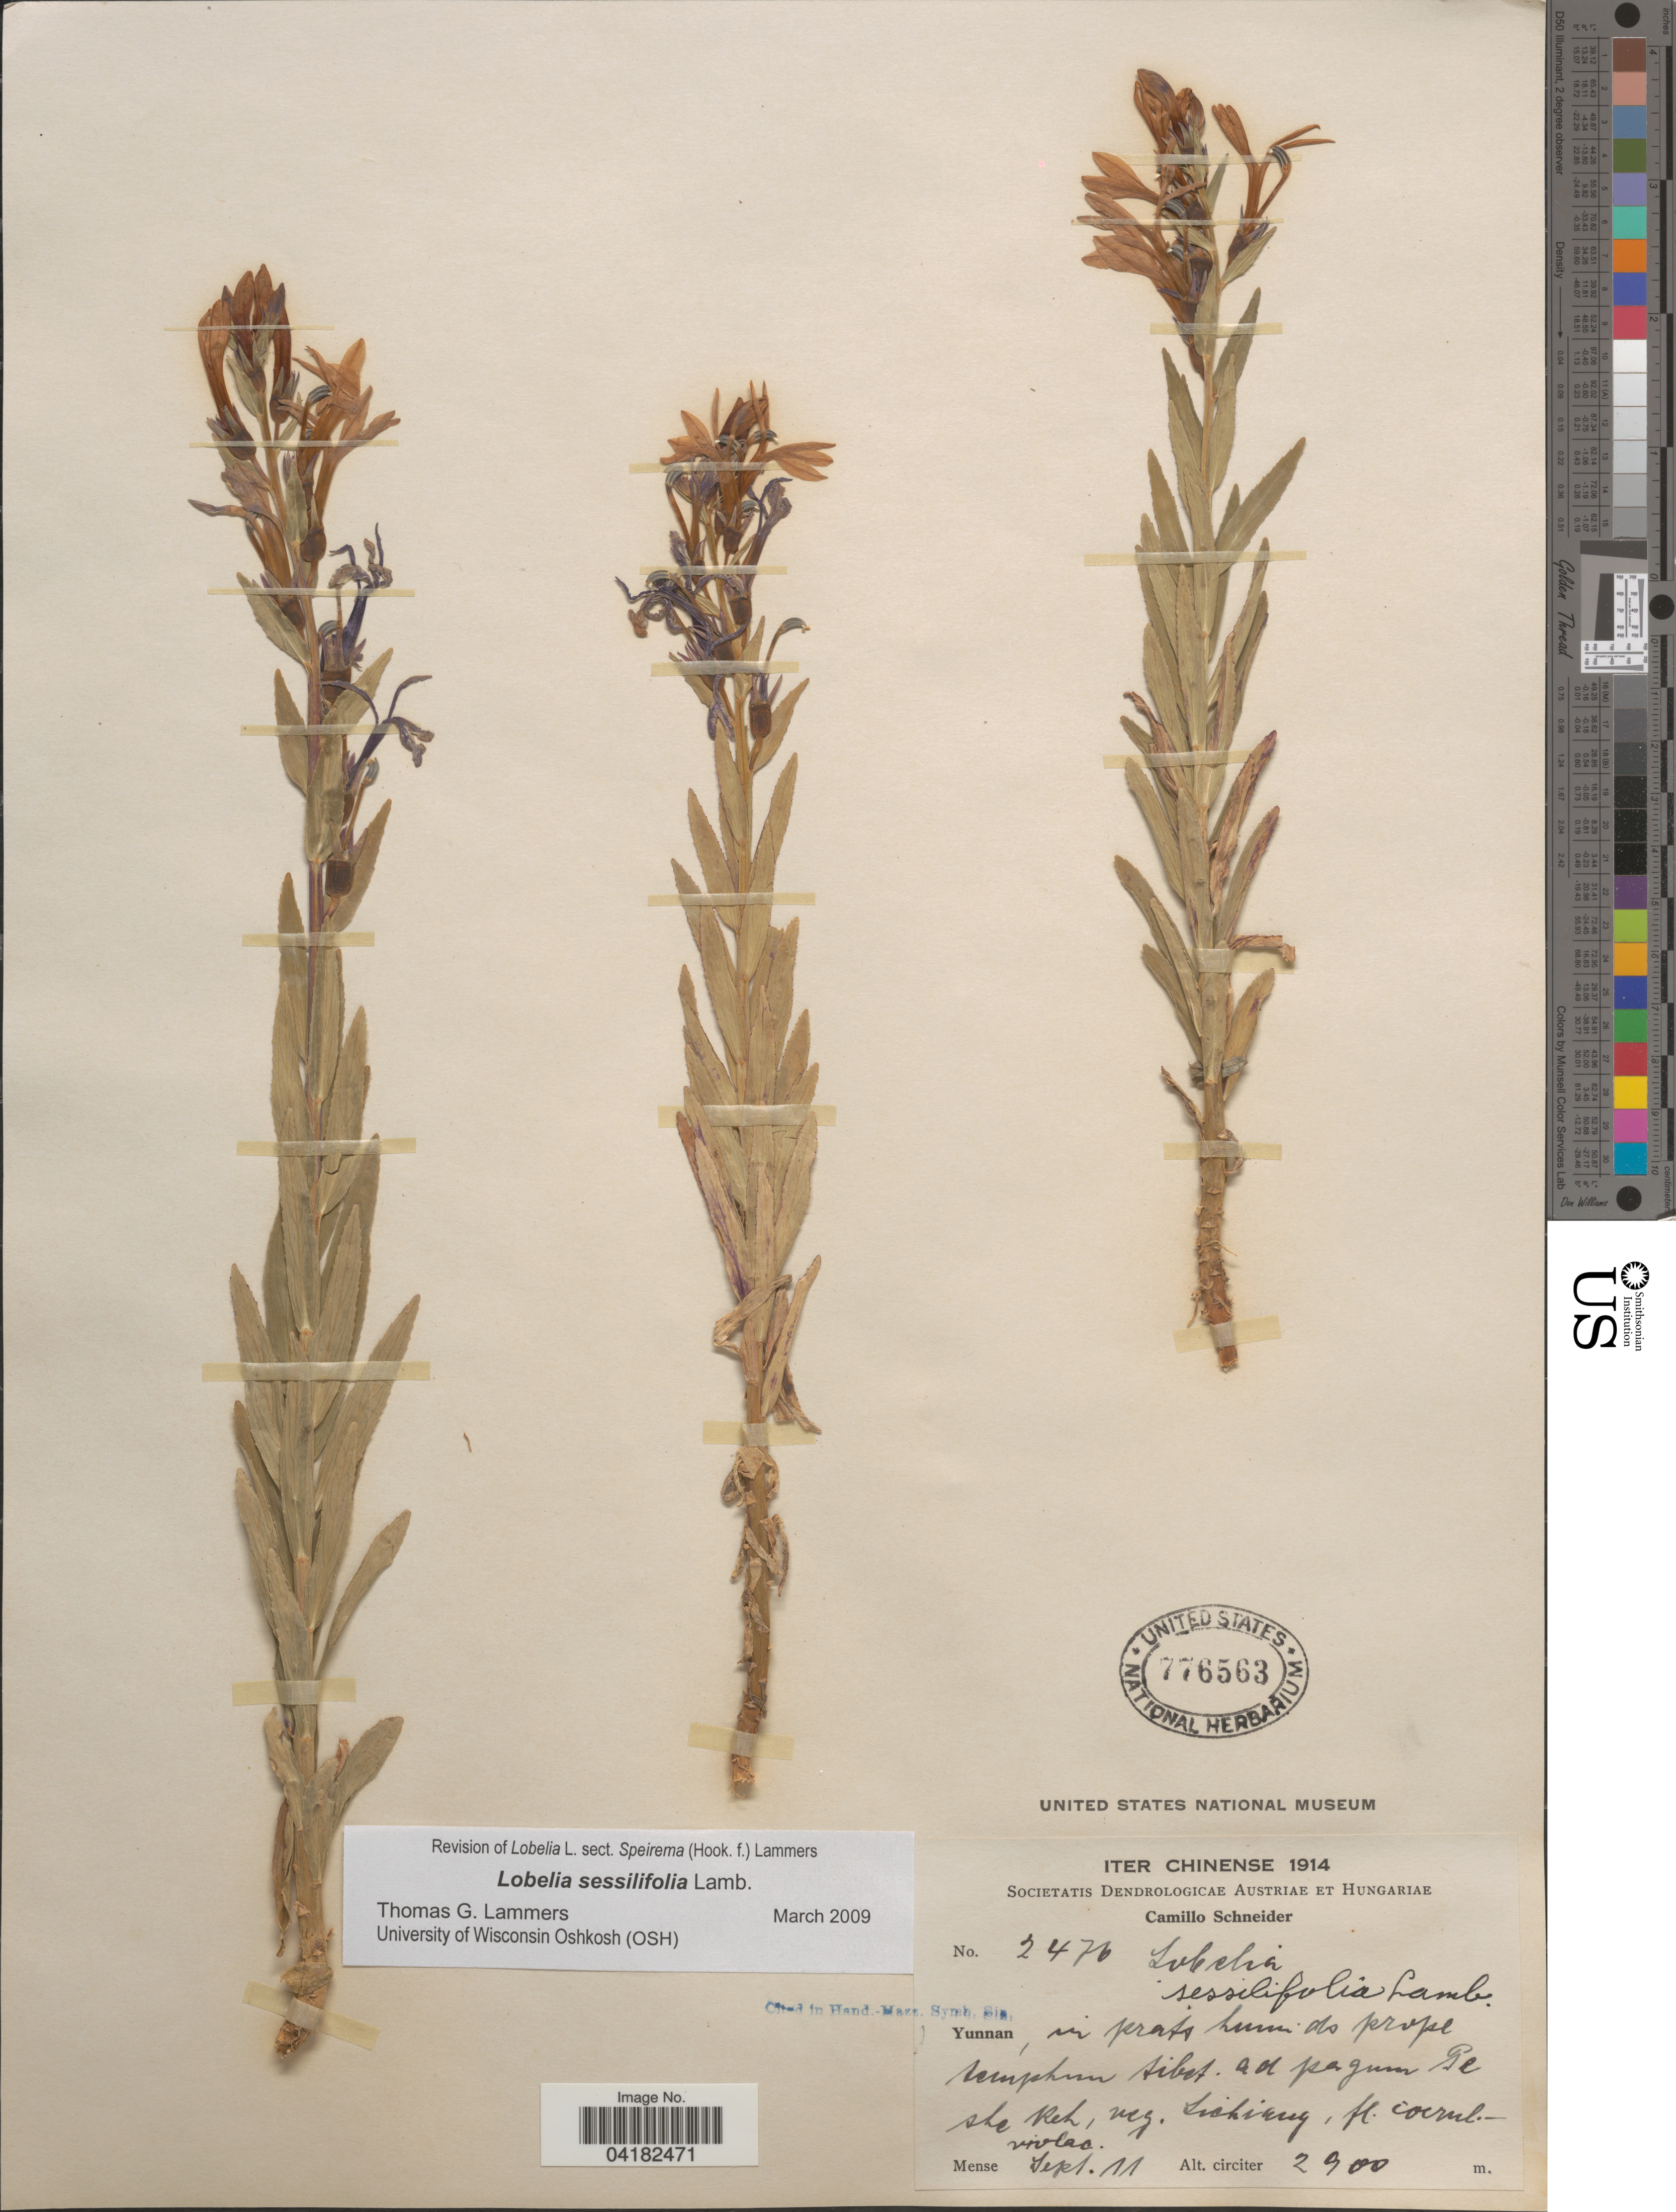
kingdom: Plantae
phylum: Tracheophyta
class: Magnoliopsida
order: Asterales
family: Campanulaceae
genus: Lobelia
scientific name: Lobelia sessilifolia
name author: Lamb.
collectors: C. K. Schneider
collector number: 2476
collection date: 1914-09-11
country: China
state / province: Yunnan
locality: Iter Chinense 1914. In pratis humido prope temphan [interpreted] tibet. ad pagum Pe she Reh [interpreted], veg. sichiaug [interpreted], fl. coerul.-violac.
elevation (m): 2900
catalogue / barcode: US 776563